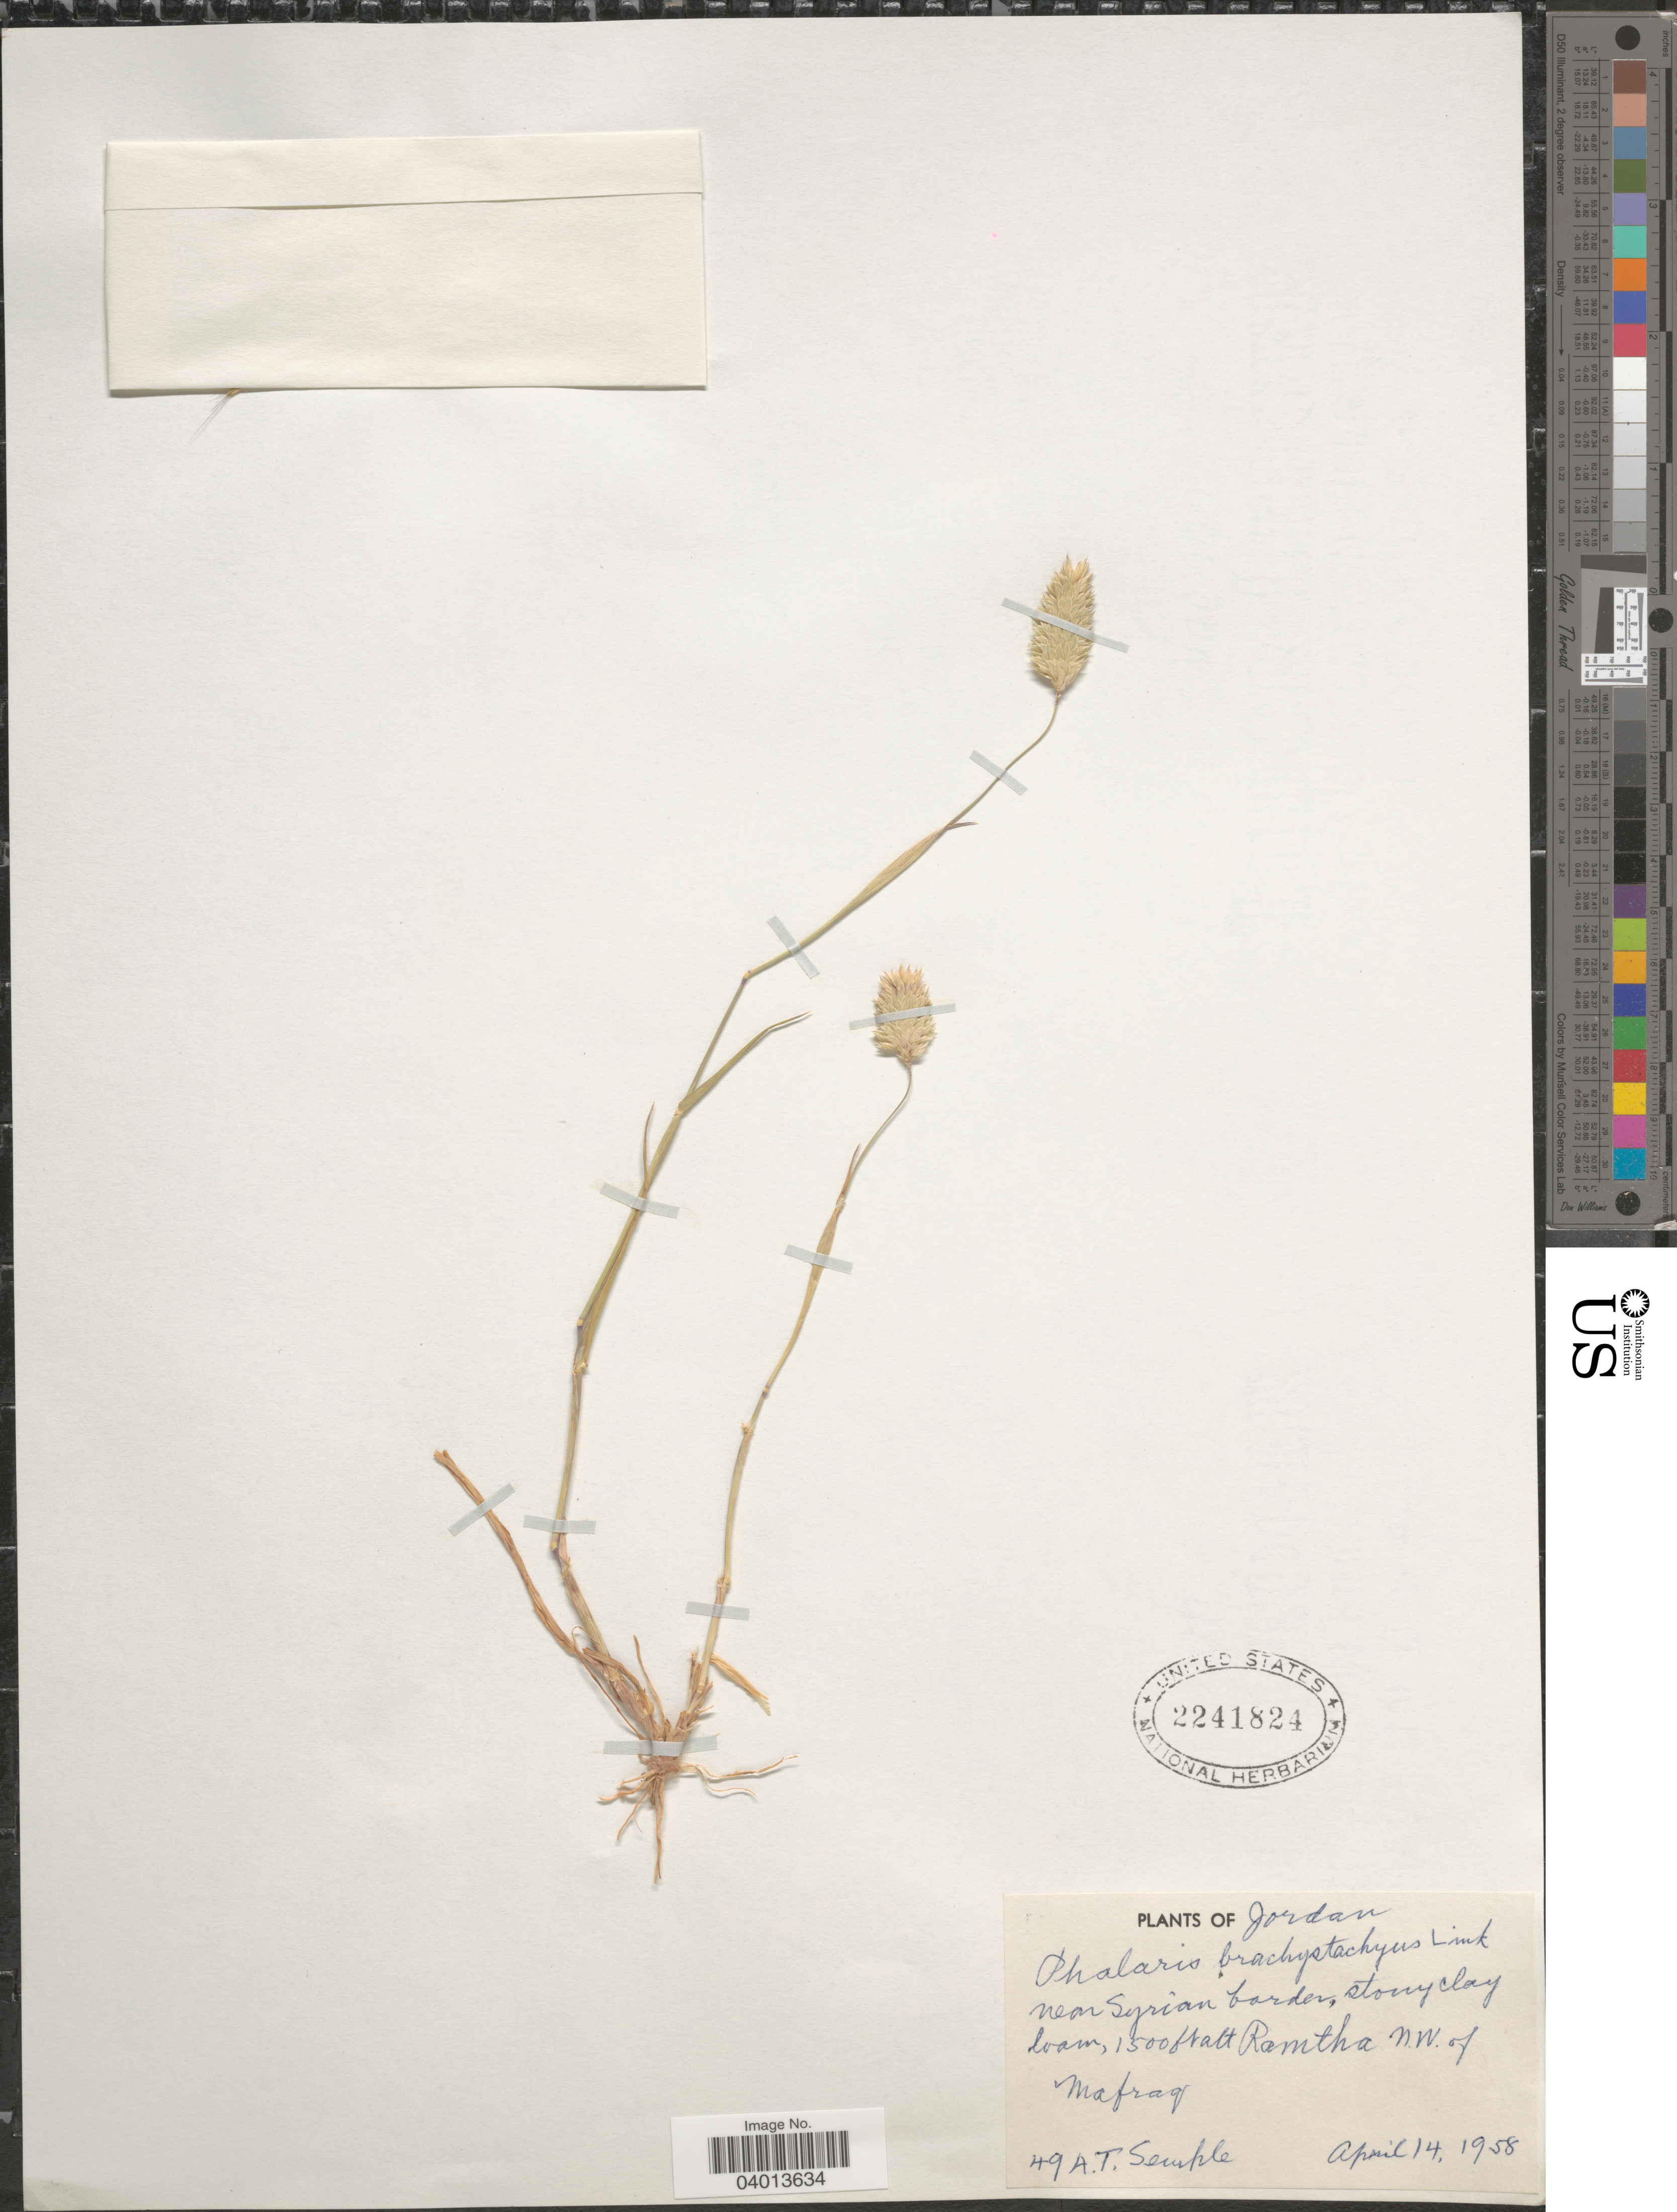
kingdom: Plantae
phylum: Tracheophyta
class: Liliopsida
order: Poales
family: Poaceae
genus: Phalaris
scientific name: Phalaris brachystachys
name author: Link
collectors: A. Semple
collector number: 49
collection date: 1958-04-14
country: Jordan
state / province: Al Mafraq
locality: Near Syrian border, stony clay loam, Ramtha N.W. of Mafraq.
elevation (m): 457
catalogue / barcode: US 2241824